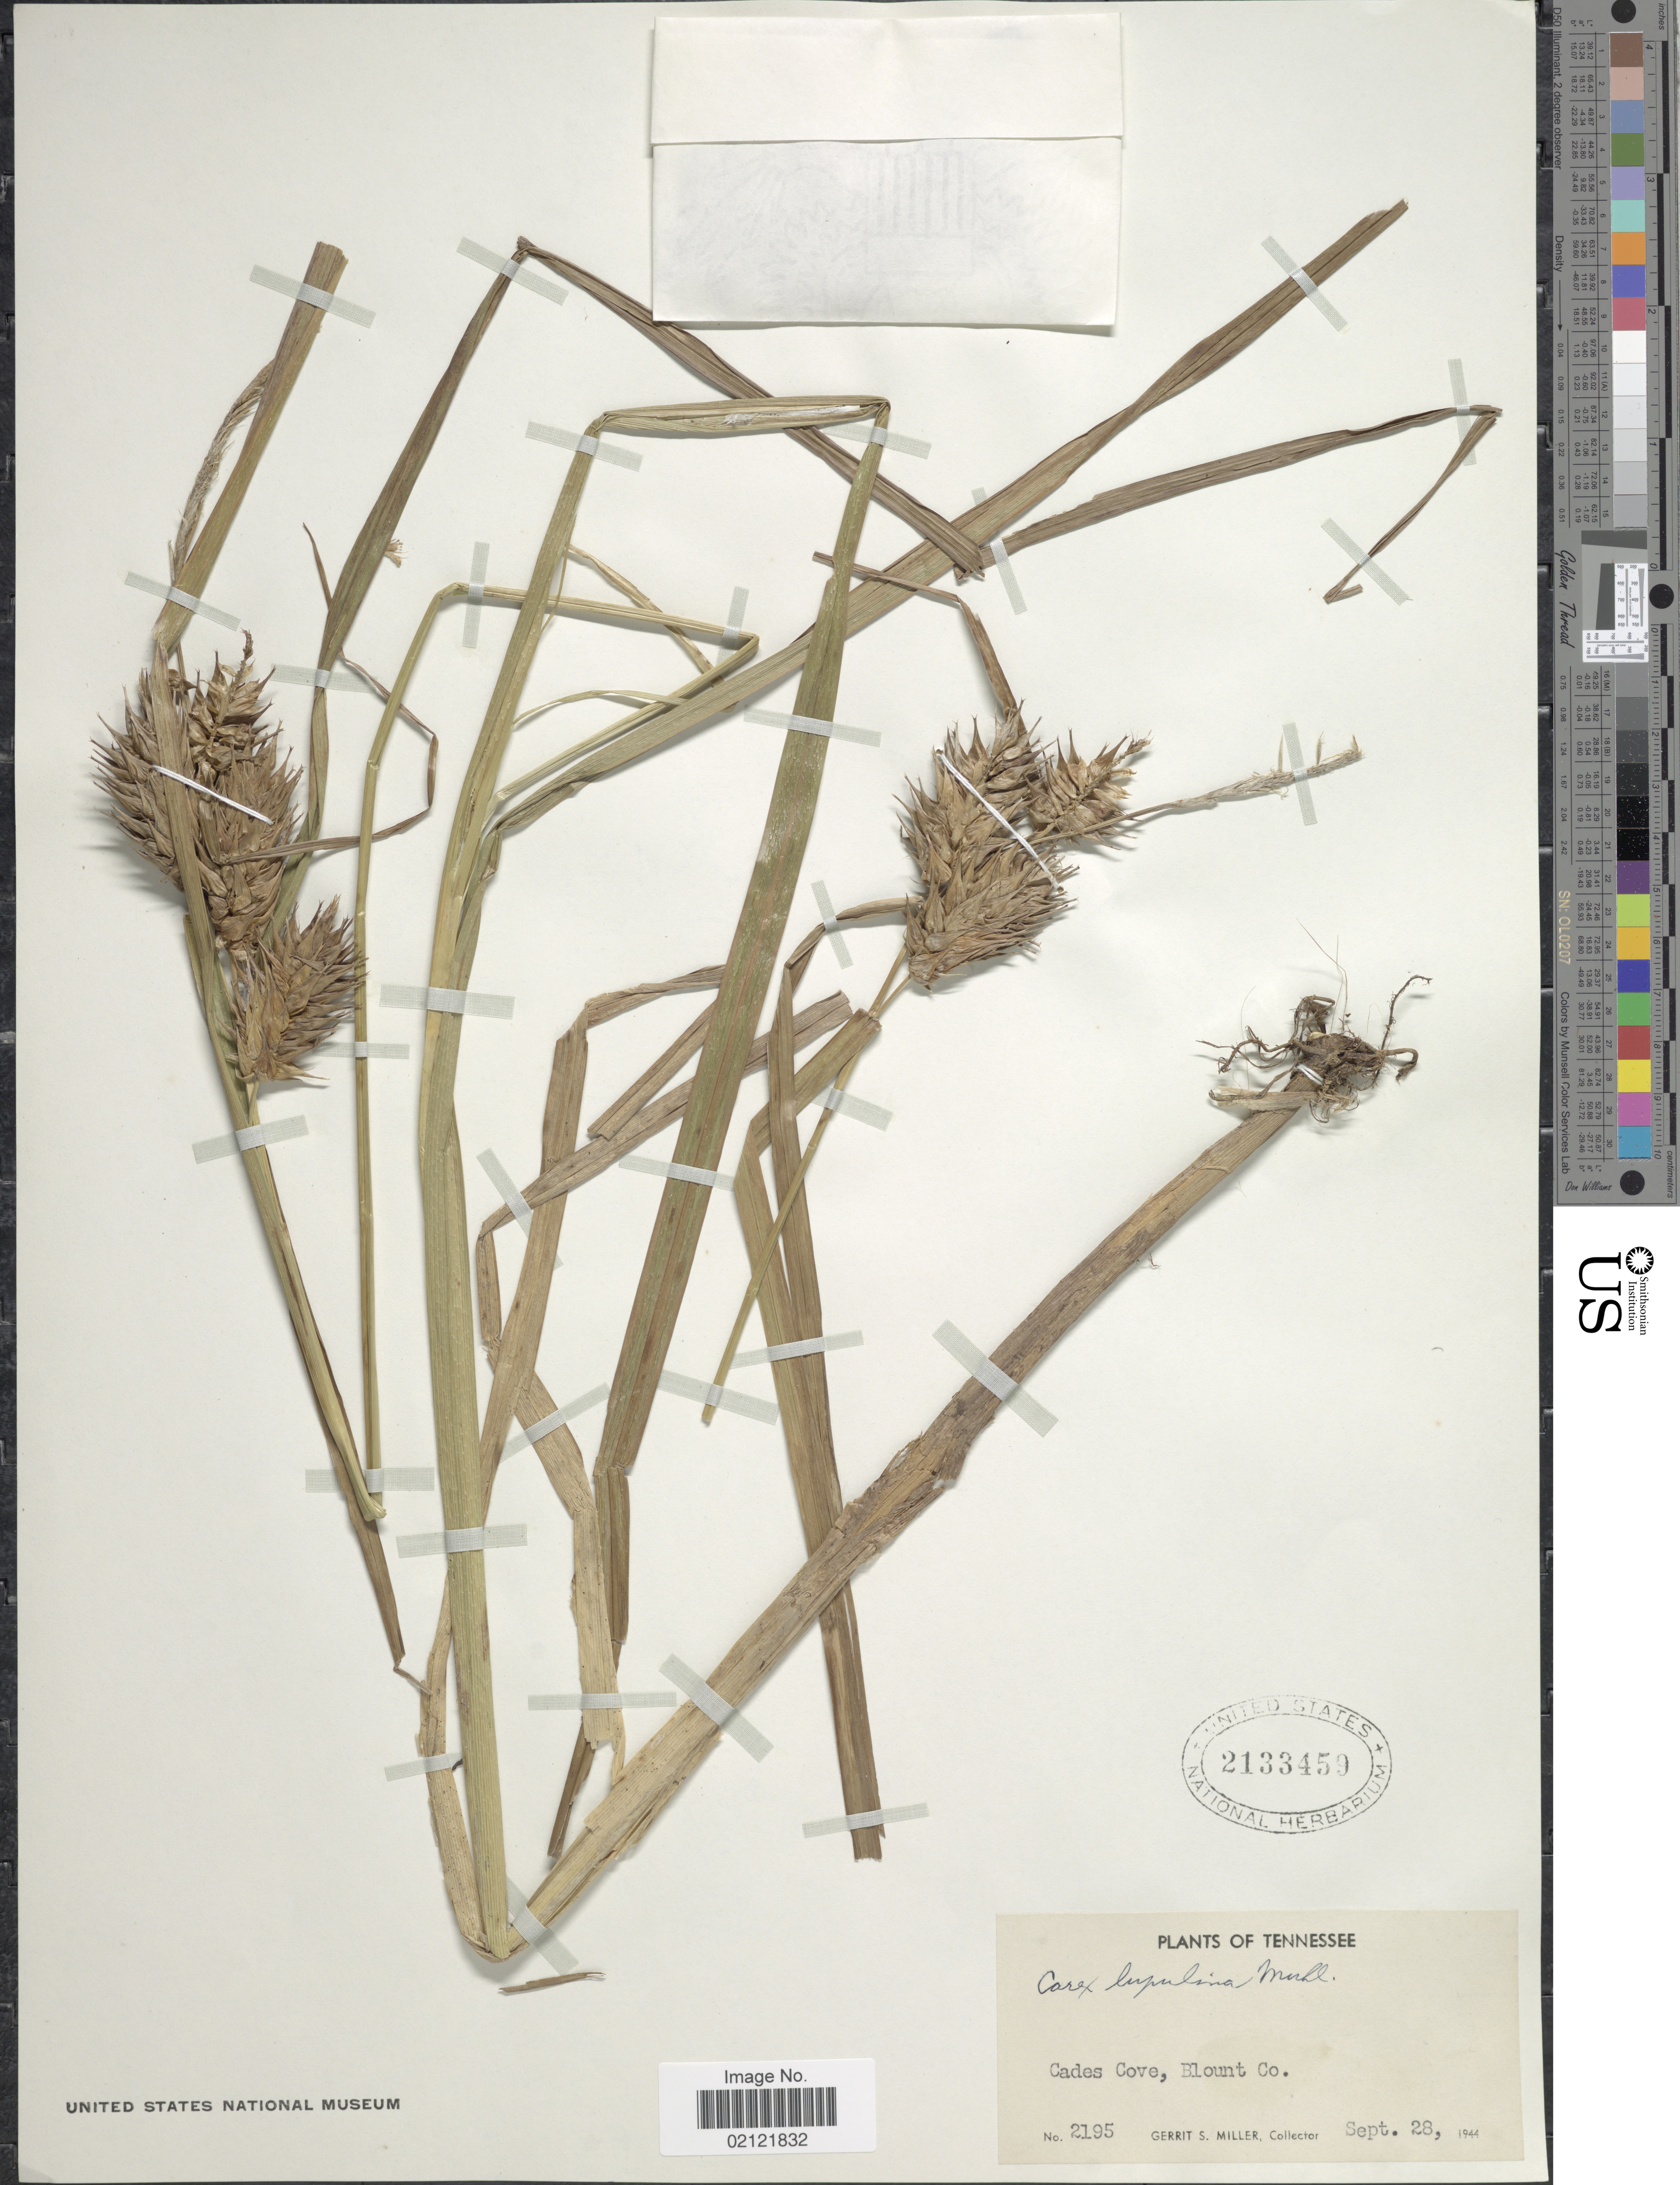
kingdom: Plantae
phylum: Tracheophyta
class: Liliopsida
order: Poales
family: Cyperaceae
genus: Carex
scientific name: Carex lupulina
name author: Muhl. ex Willd.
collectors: G. S. Miller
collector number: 2195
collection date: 1944-09-28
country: United States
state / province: Tennessee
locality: Cades Cove, Blount Co.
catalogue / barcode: US 2133459